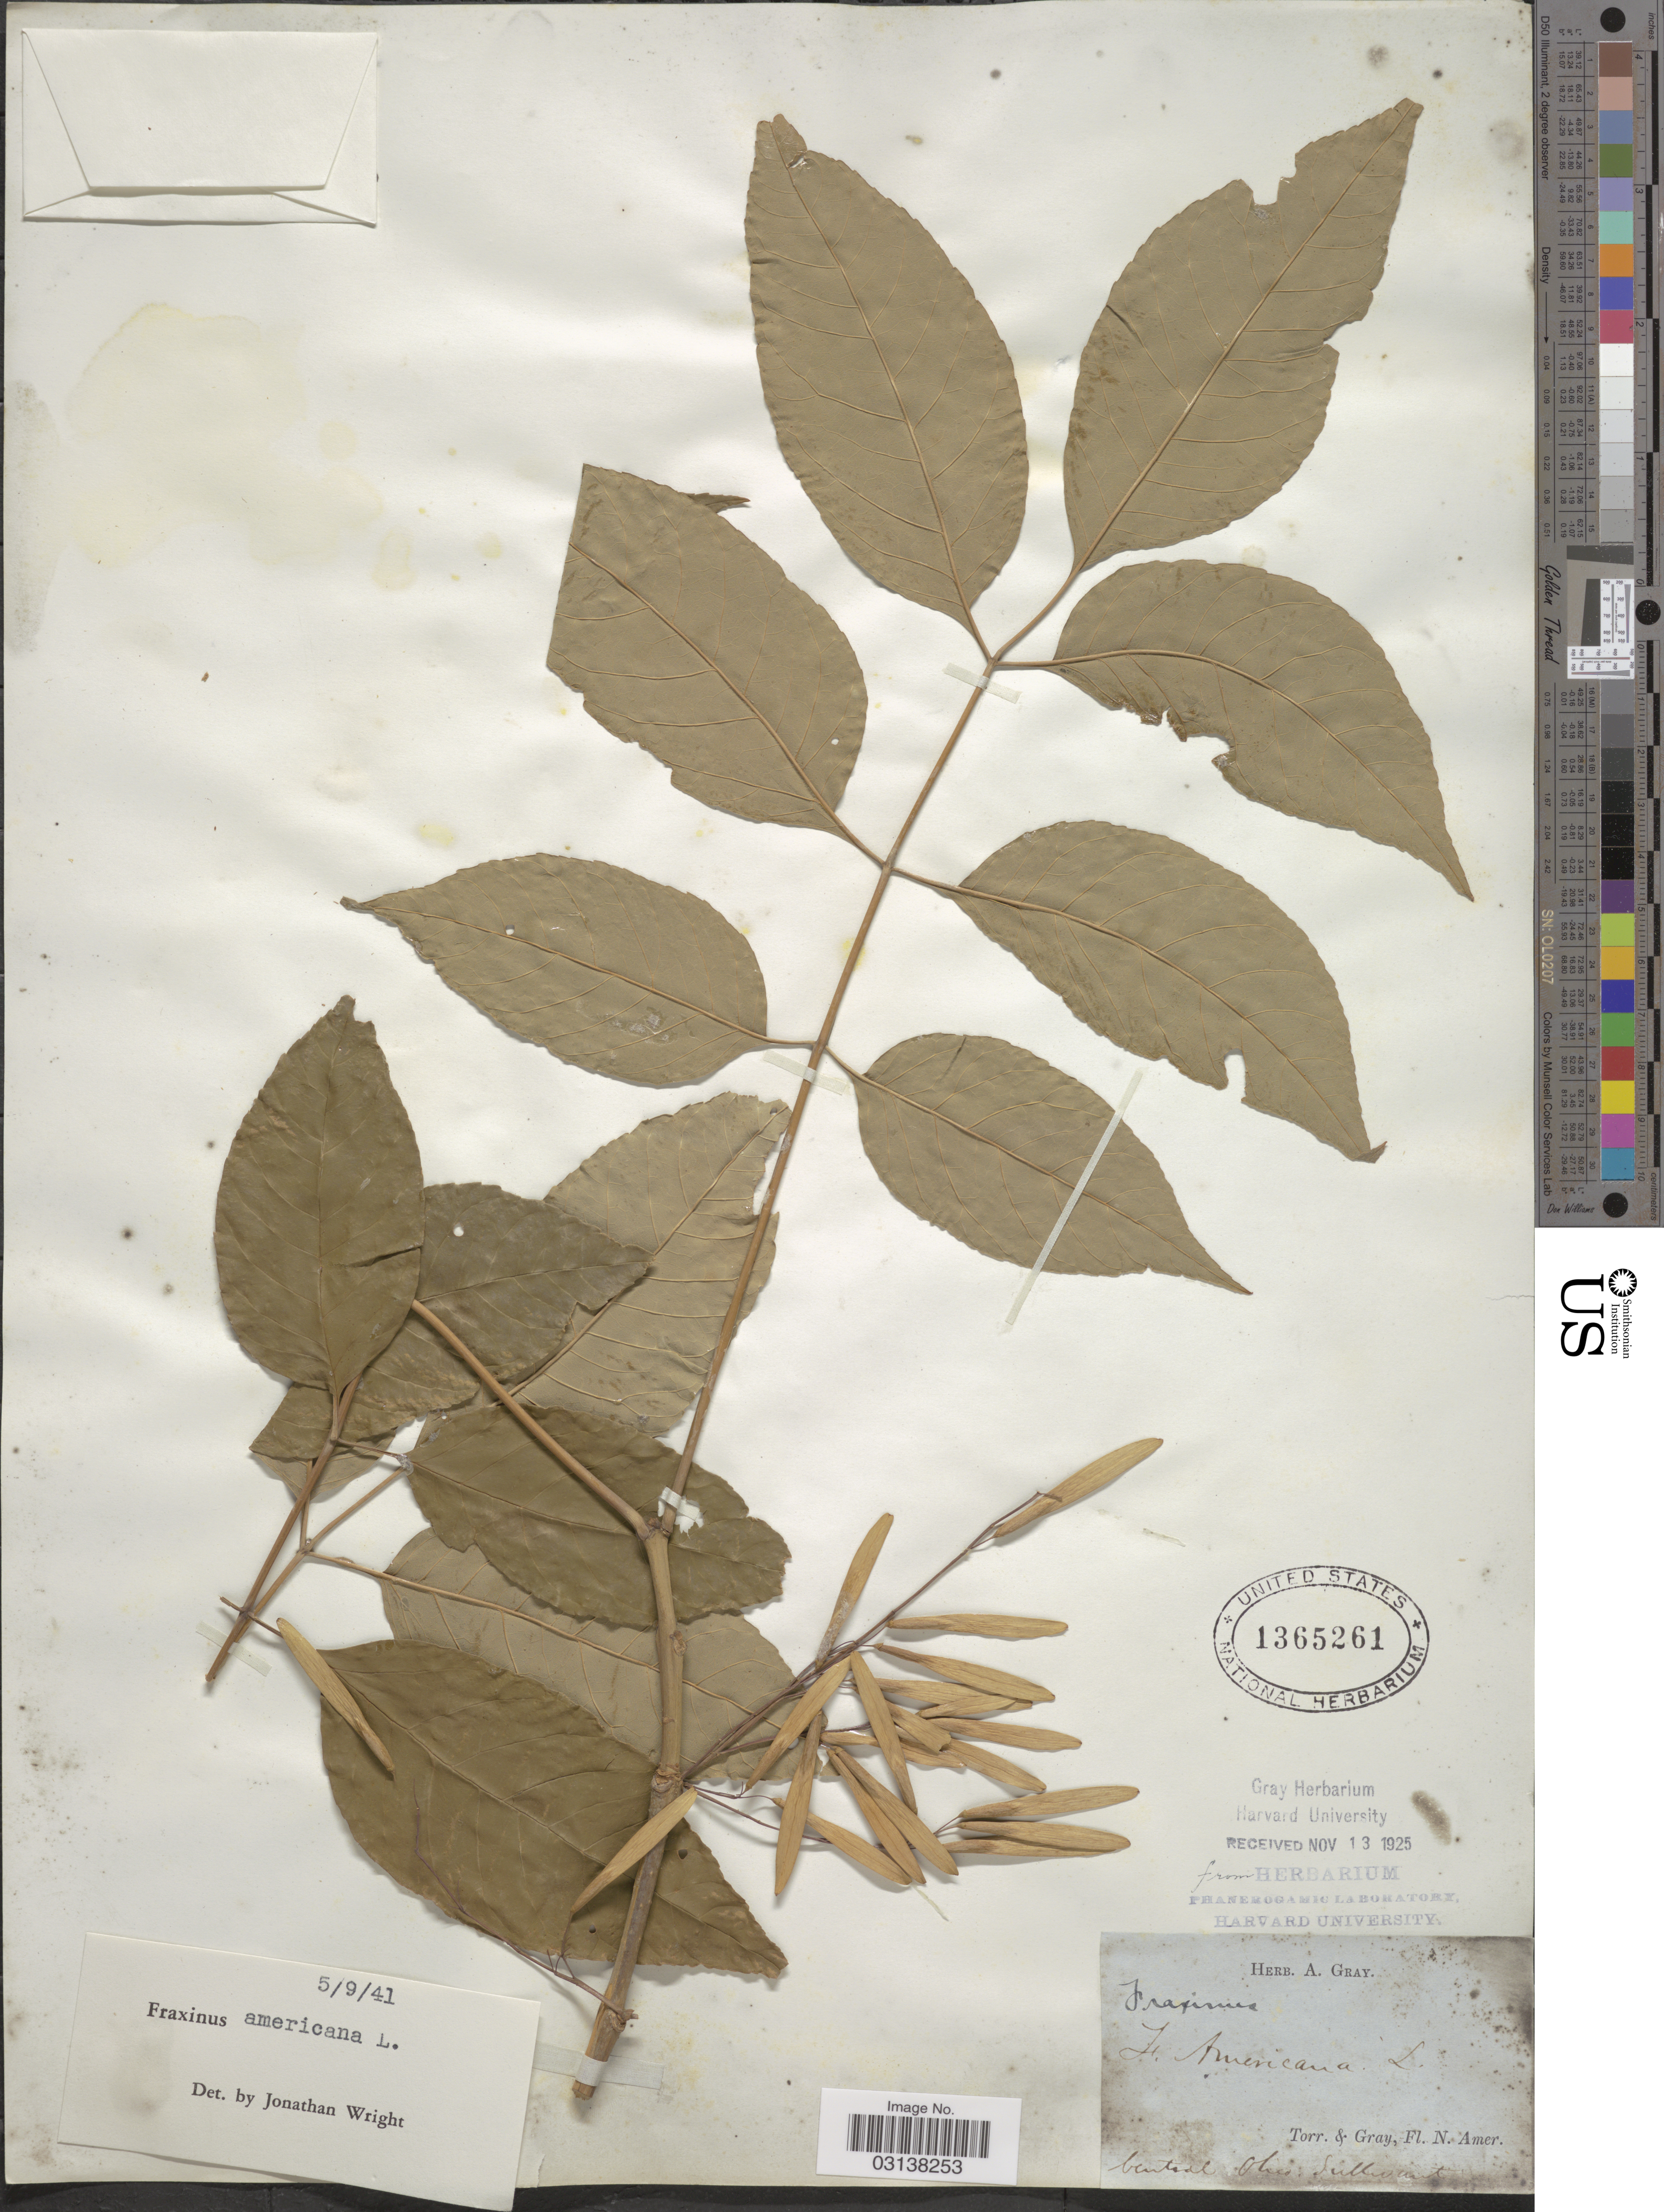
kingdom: Plantae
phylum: Tracheophyta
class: Magnoliopsida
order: Lamiales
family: Oleaceae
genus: Fraxinus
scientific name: Fraxinus americana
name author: L.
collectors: J. Torrey, A. Gray (herbarium) & Sullivant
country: United States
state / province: Ohio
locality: Central Ohio.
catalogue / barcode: US 1365261